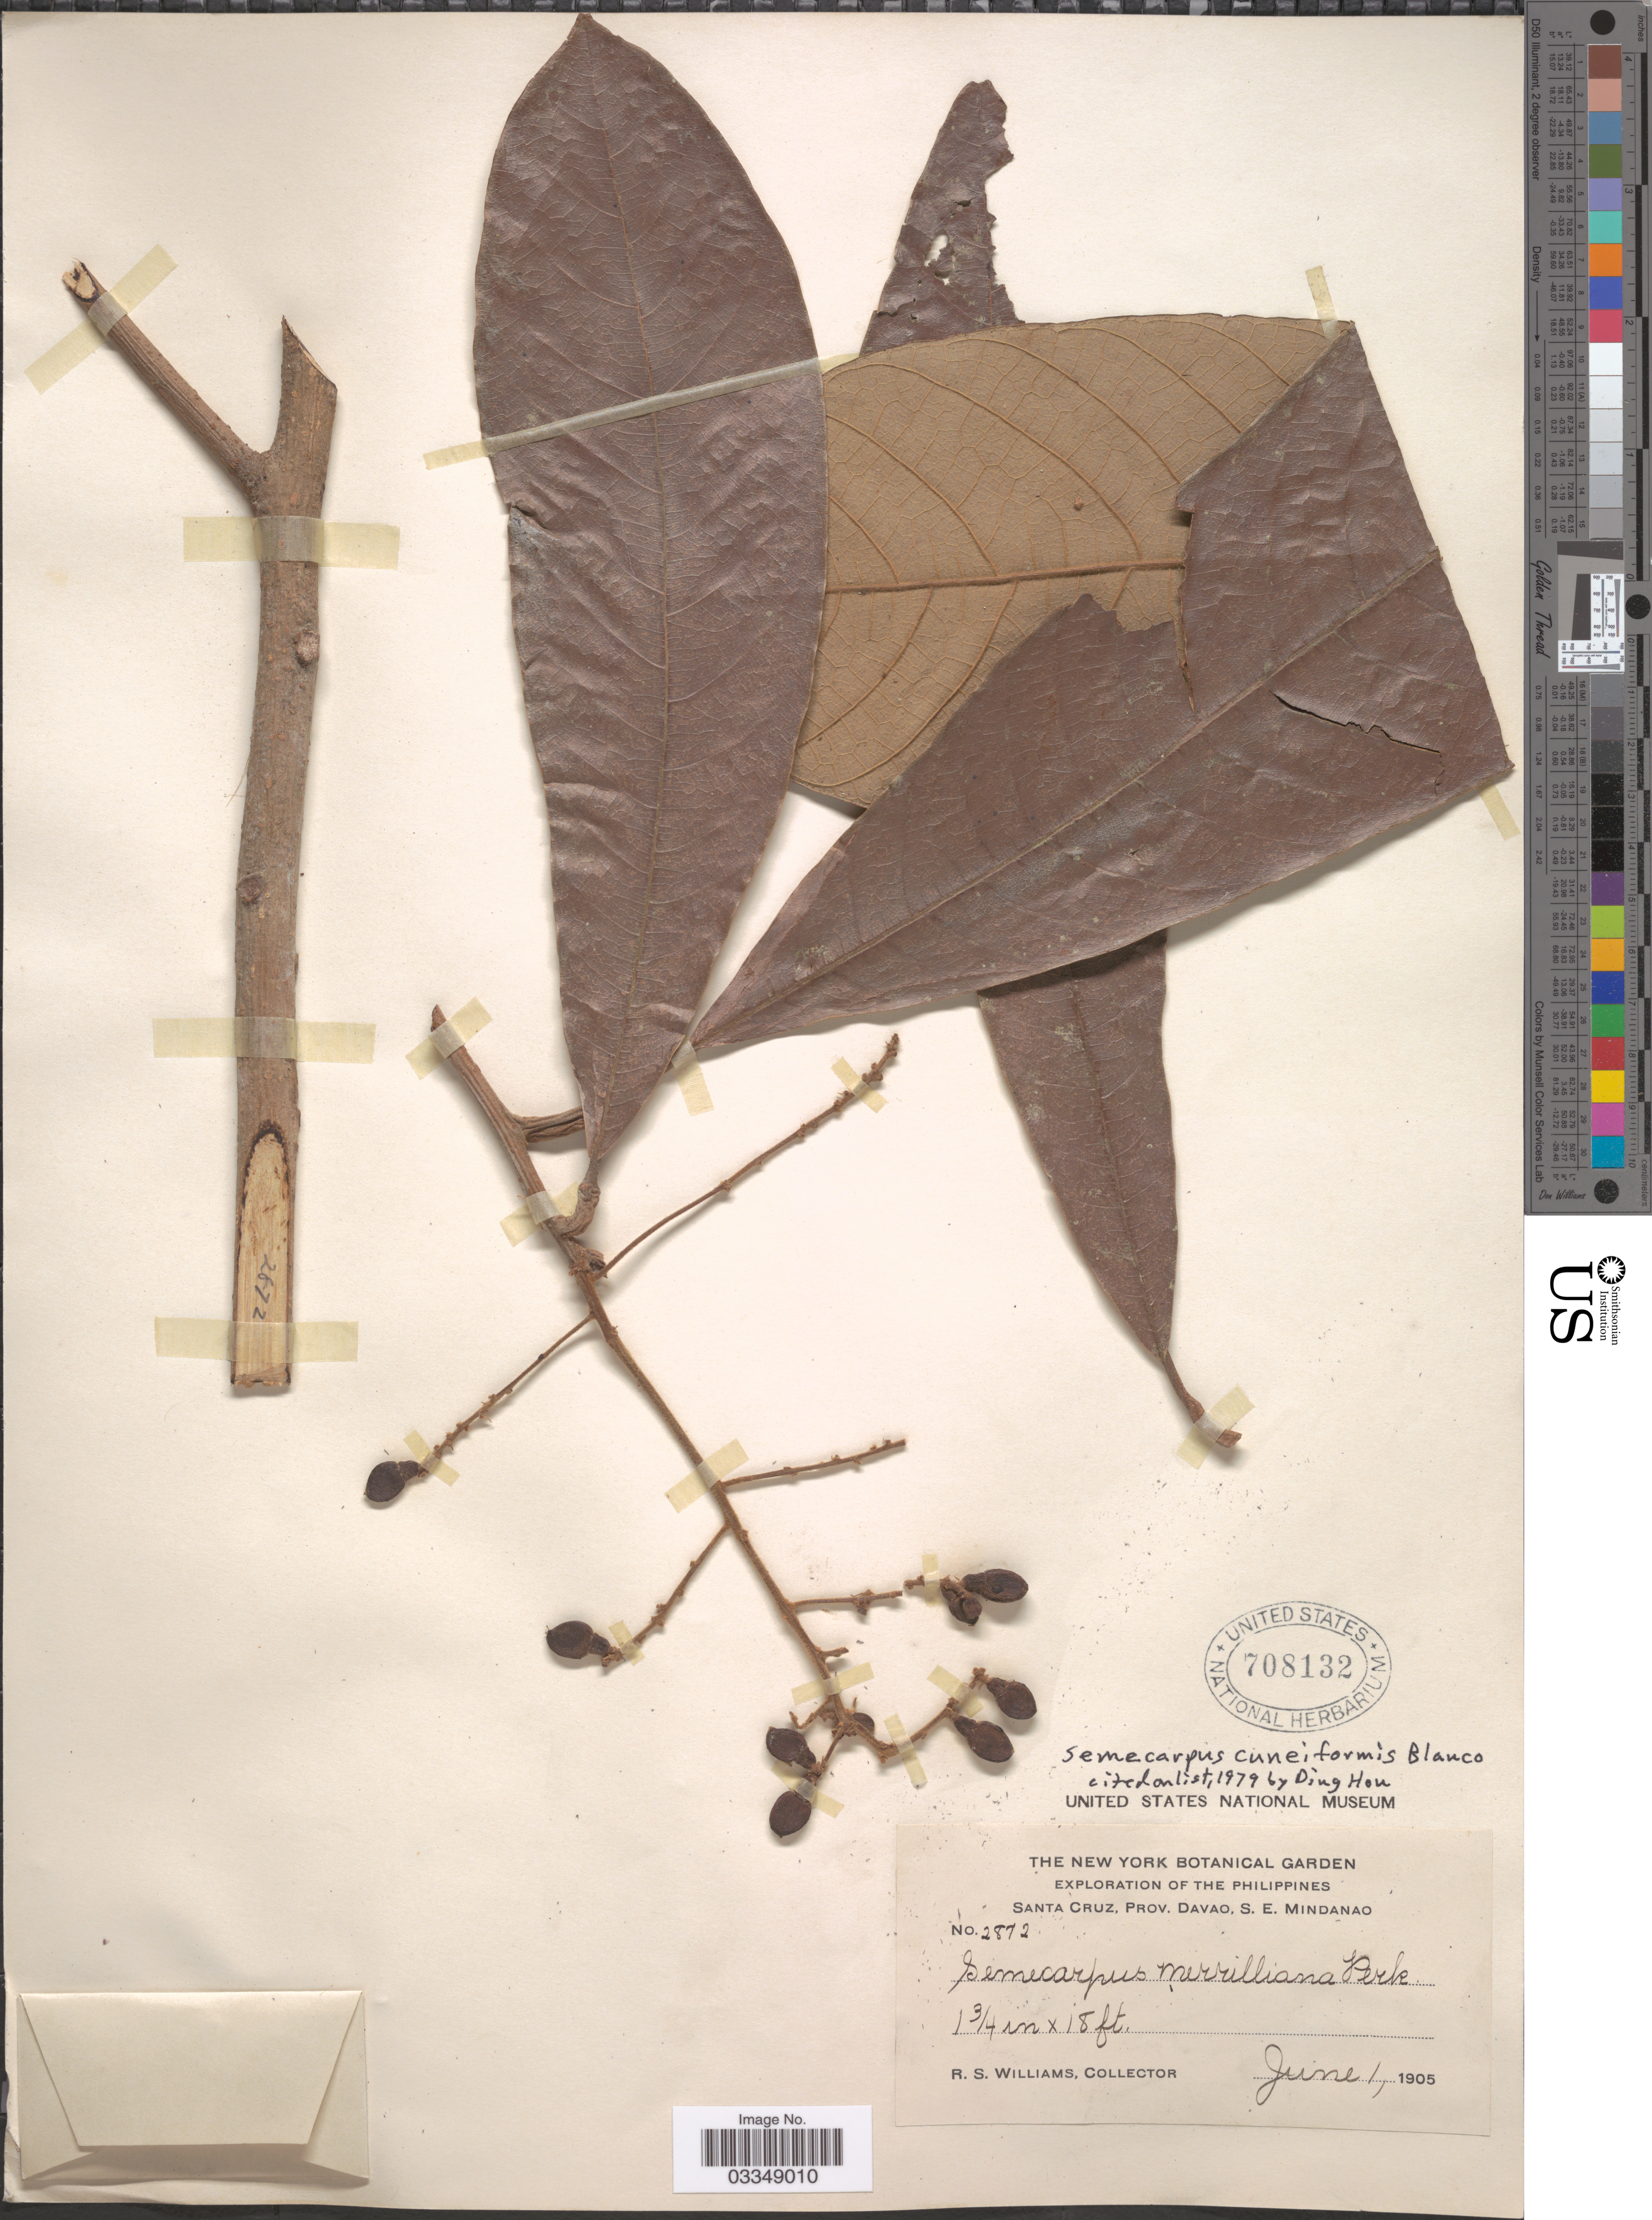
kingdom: Plantae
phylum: Tracheophyta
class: Magnoliopsida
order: Sapindales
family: Anacardiaceae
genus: Semecarpus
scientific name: Semecarpus cuneiformis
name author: Blanco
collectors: R. S. Williams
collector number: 2872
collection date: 1905-06-01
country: Philippines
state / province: Davao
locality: Santa Cruz, S. E. Mindanao.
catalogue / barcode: US 708132